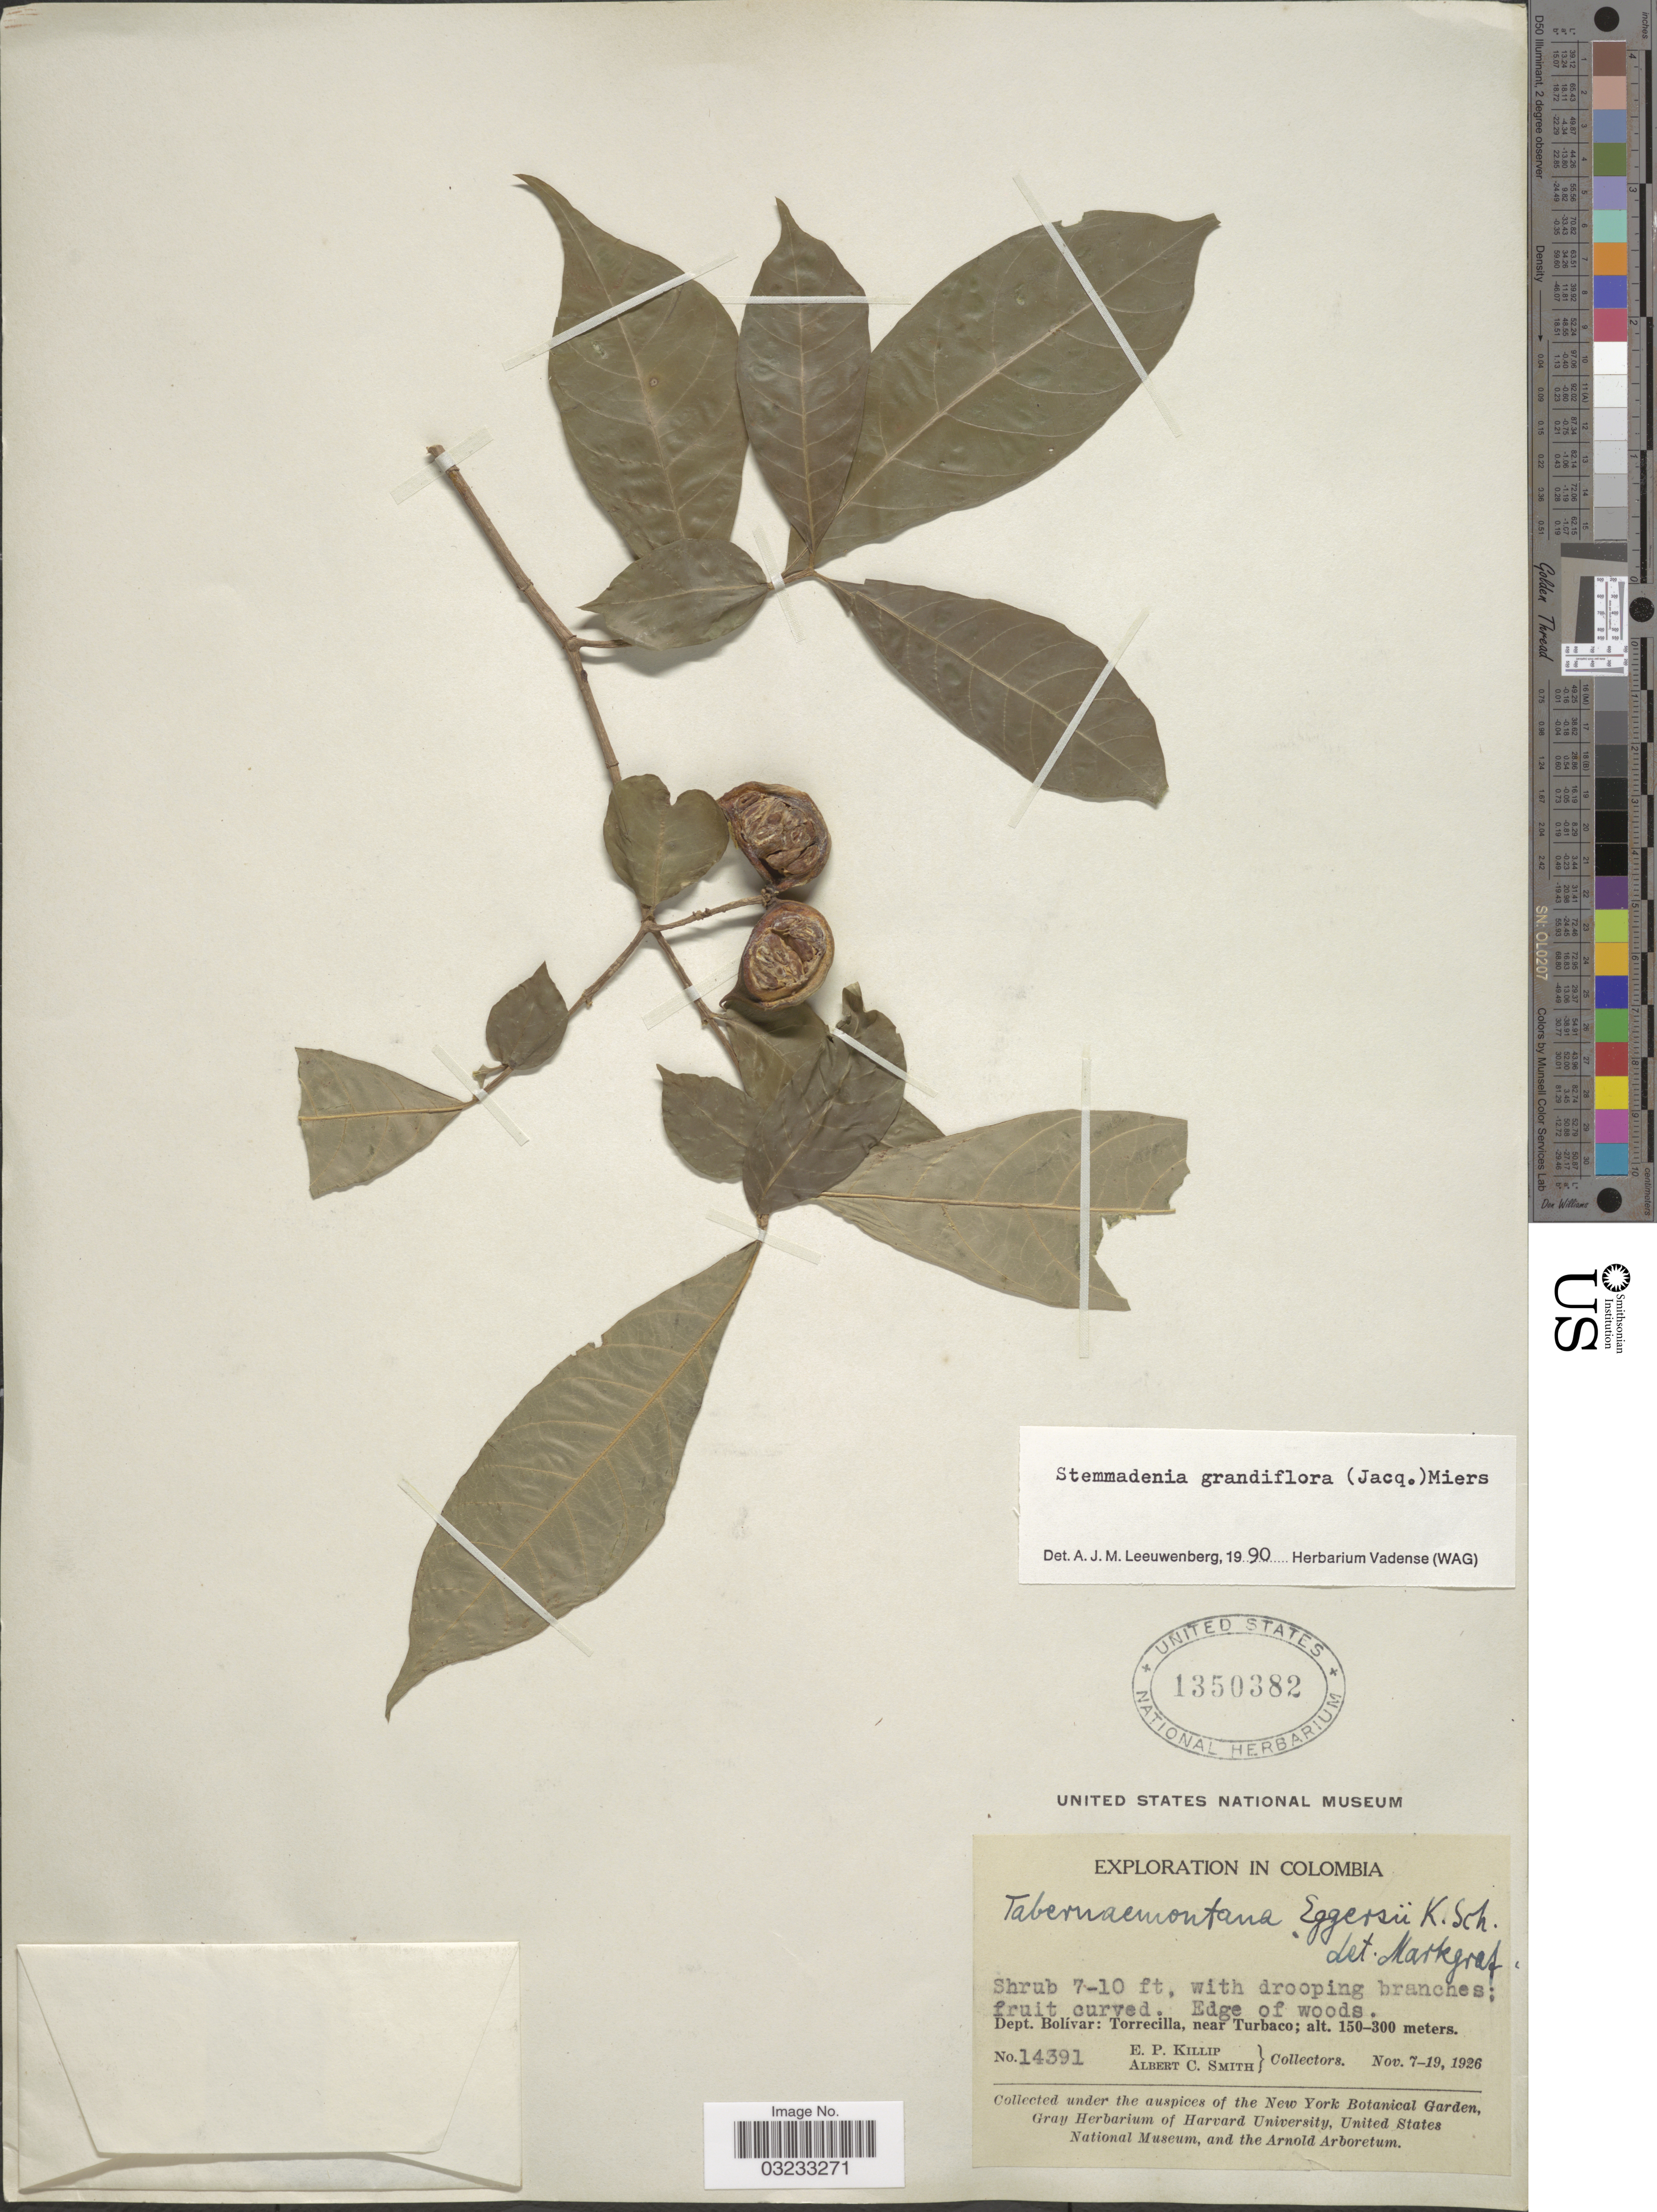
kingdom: Plantae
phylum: Tracheophyta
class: Magnoliopsida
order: Gentianales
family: Apocynaceae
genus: Stemmadenia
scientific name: Stemmadenia grandiflora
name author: (Jacq.) Miers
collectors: E. P. Killip & A. C. Smith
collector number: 14391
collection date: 1926-11-07/1926-11-19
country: Colombia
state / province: Bolívar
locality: Dept. Bolívar: Torrecilla, near Turbaco.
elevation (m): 150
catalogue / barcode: US 1350382